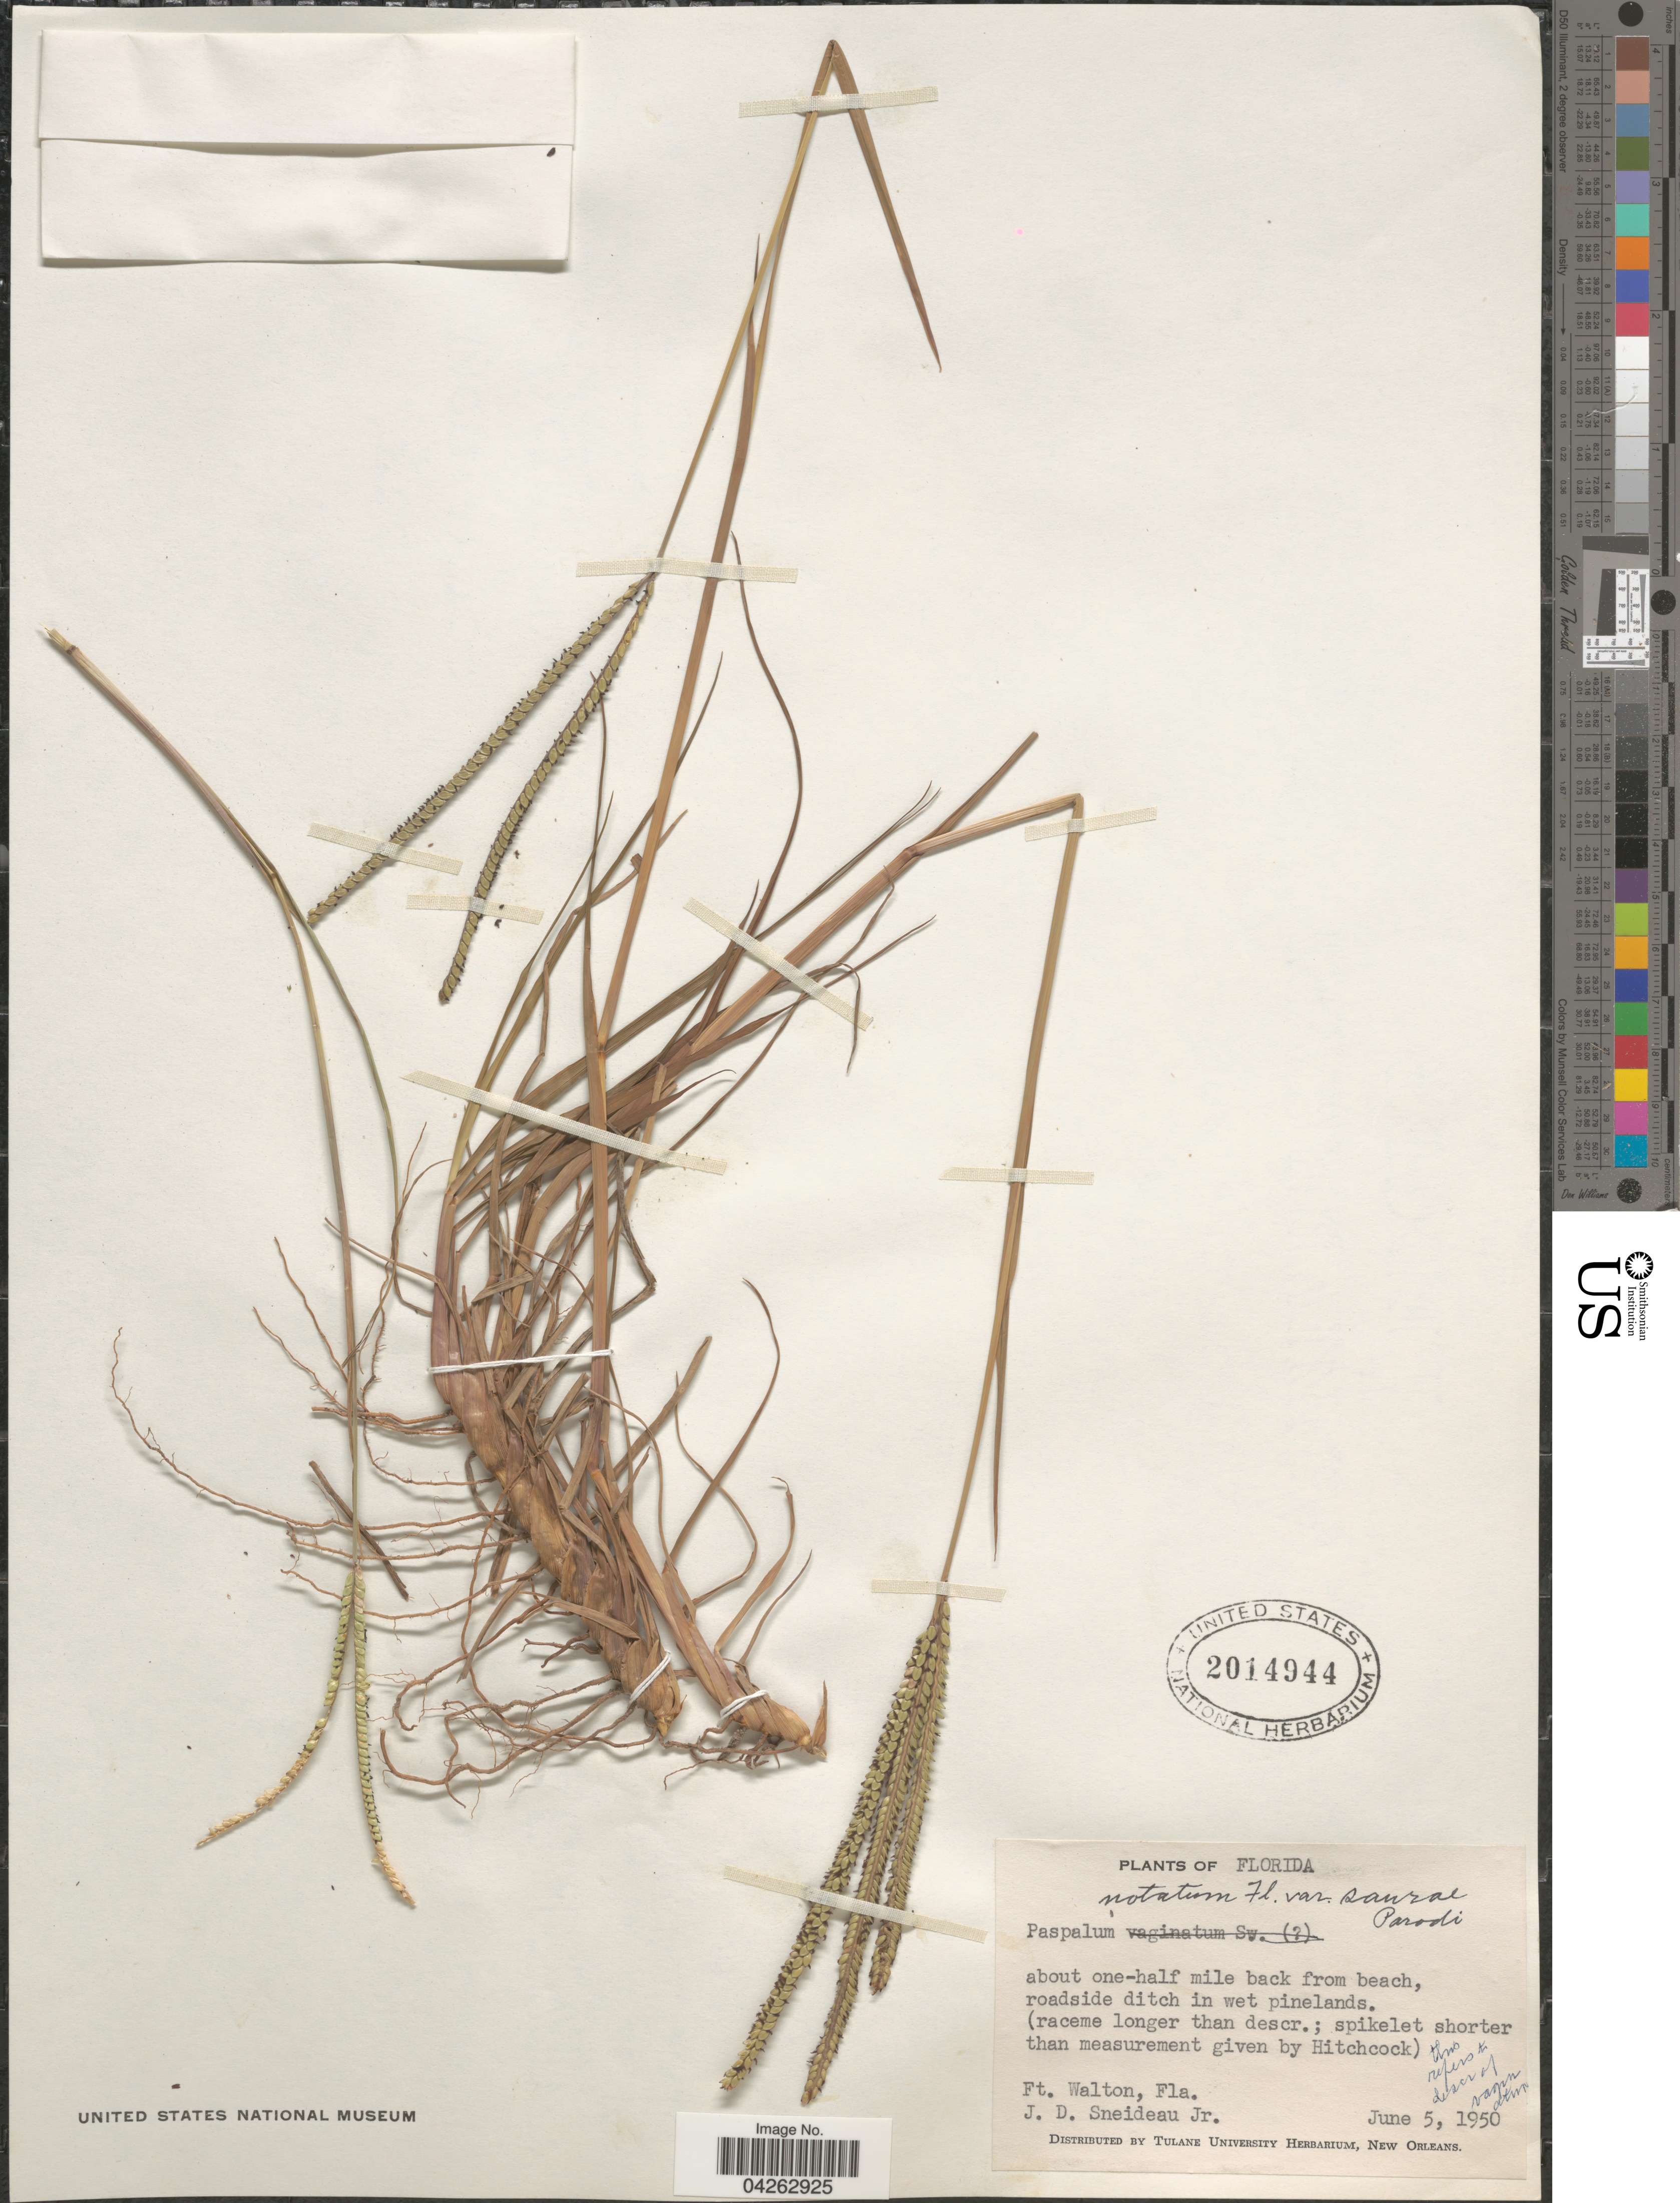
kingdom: Plantae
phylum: Tracheophyta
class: Liliopsida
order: Poales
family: Poaceae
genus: Paspalum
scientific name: Paspalum notatum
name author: Flüggé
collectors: J. Sneideau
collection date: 1950-06-05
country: United States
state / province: Florida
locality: About one-half mile back from beach. Ft. Walton.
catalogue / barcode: US 2014944